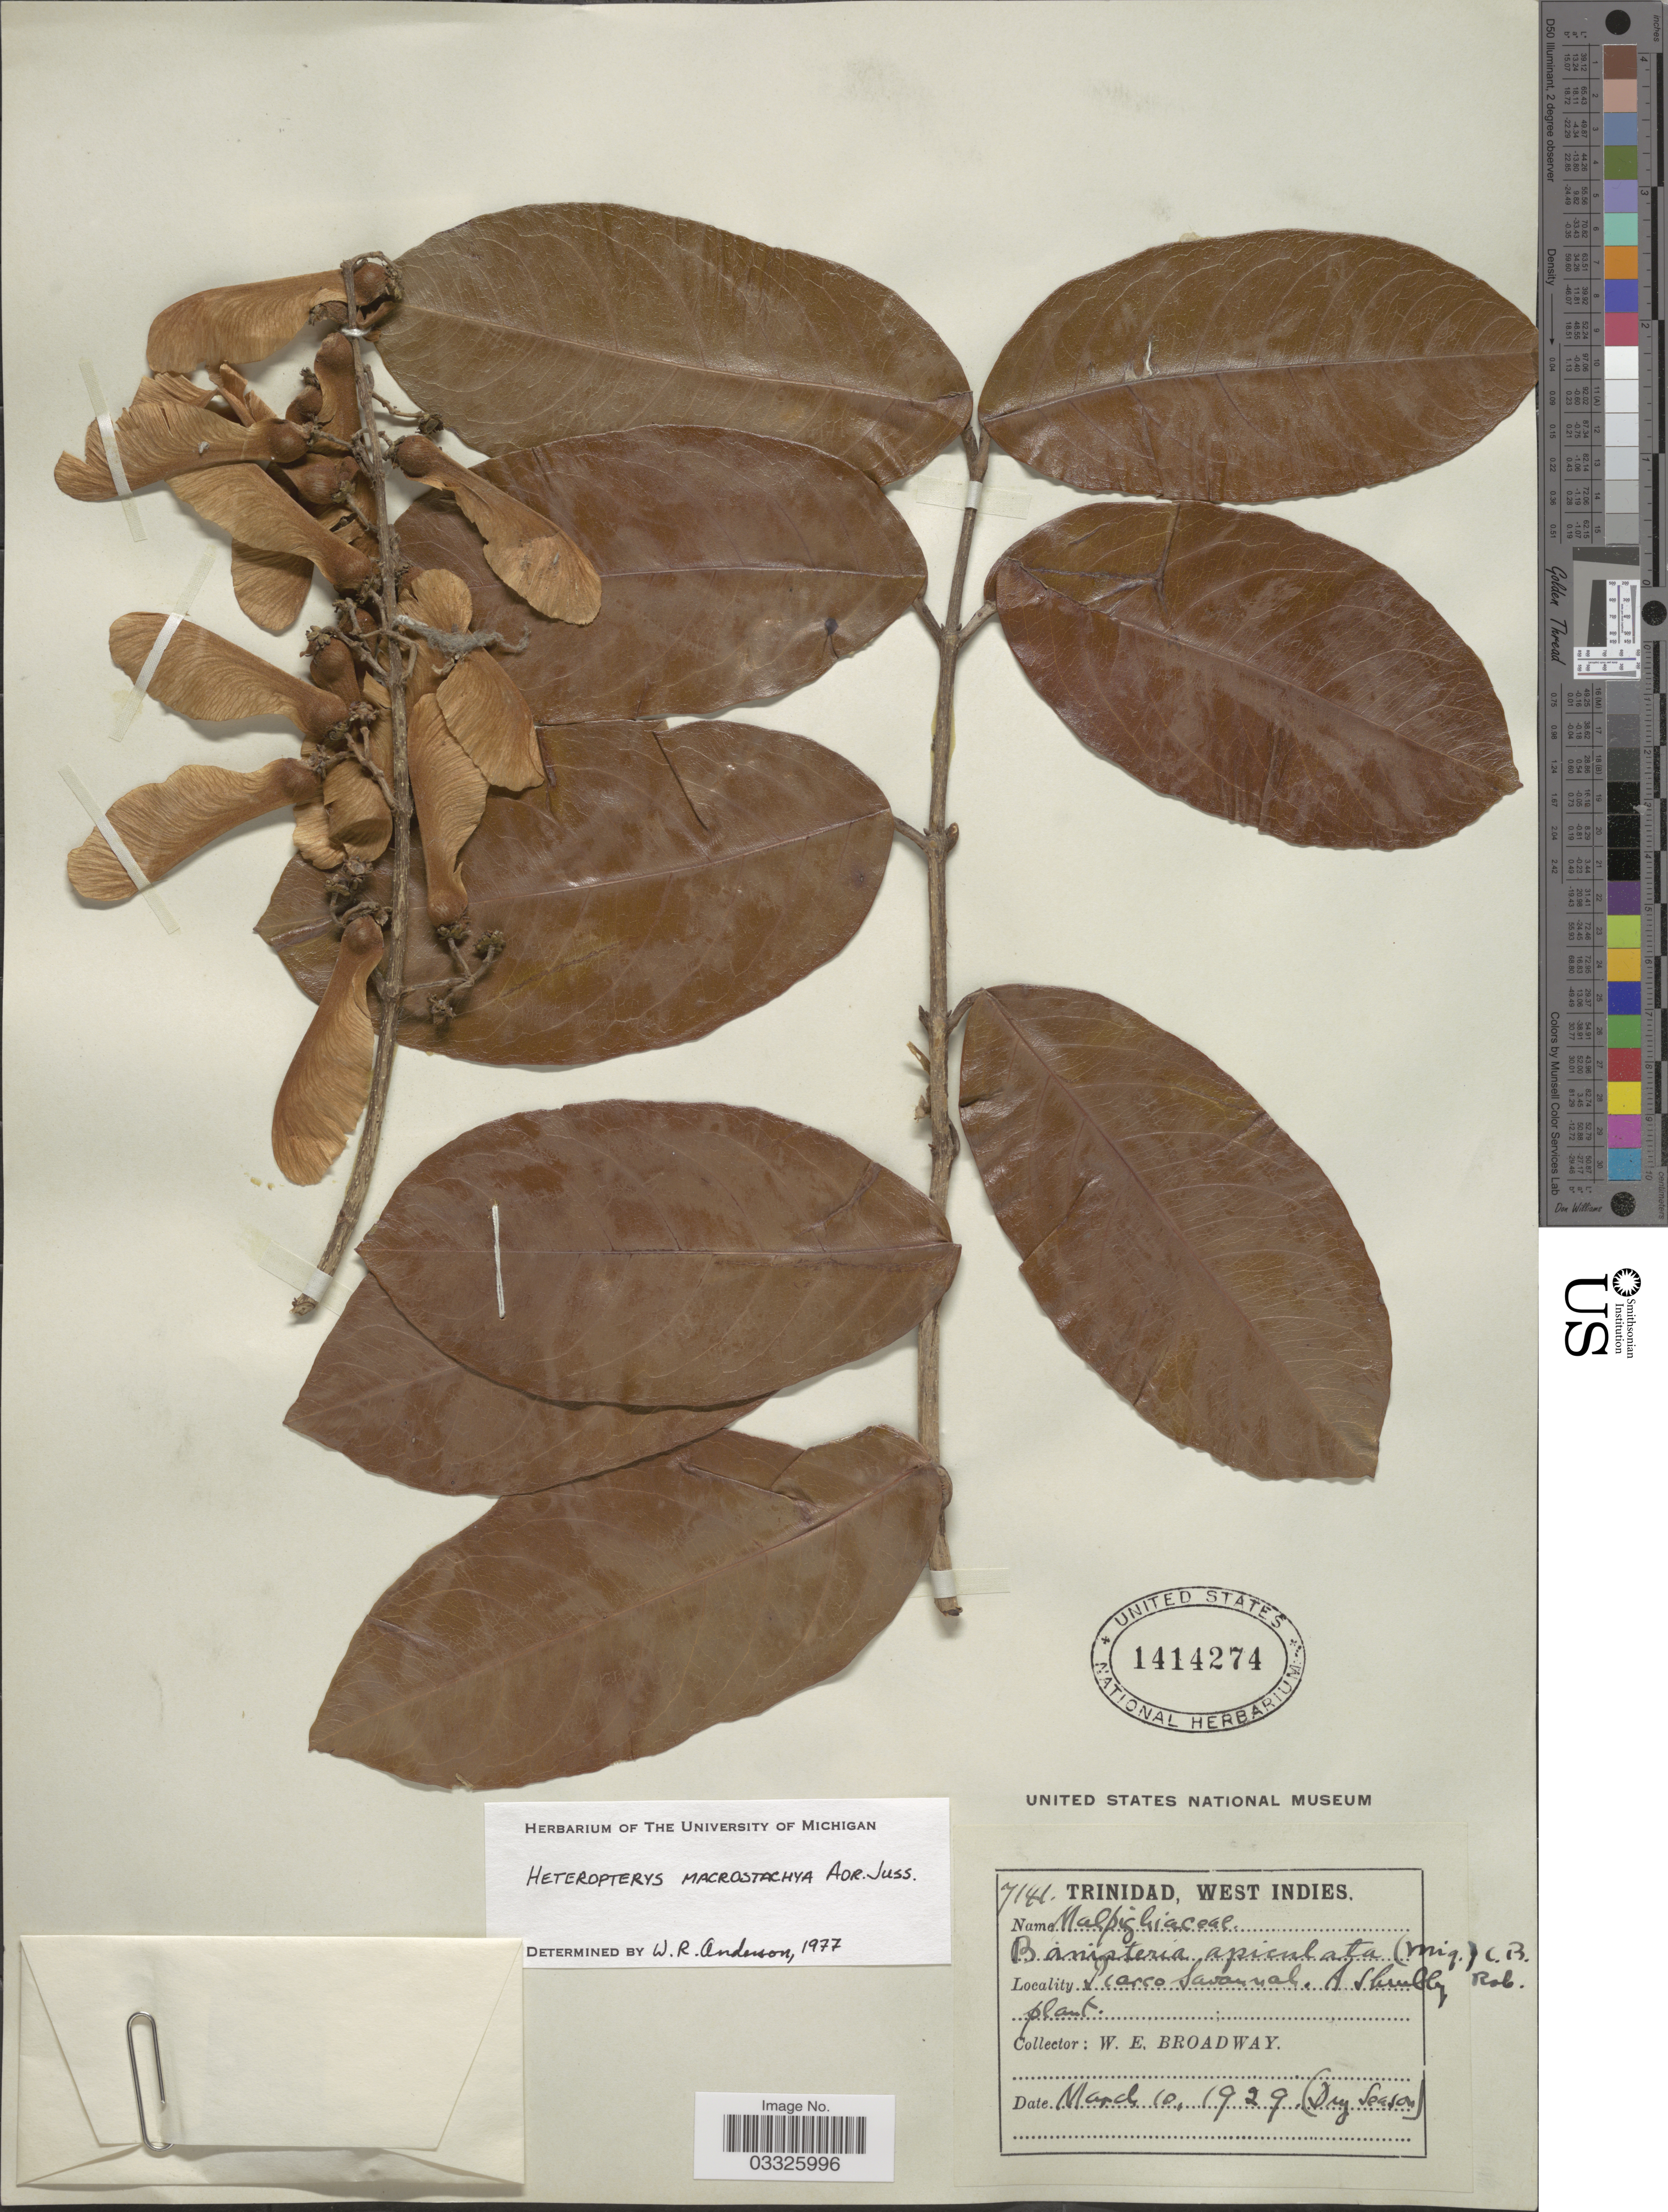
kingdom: Plantae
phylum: Tracheophyta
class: Magnoliopsida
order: Malpighiales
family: Malpighiaceae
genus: Heteropterys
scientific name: Heteropterys macrostachya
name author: A. Juss.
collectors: W. E. Broadway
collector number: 7141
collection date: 1929-03-10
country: Trinidad and Tobago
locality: Trinidad, West Indies. Piarco Savannah.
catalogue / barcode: US 1414274